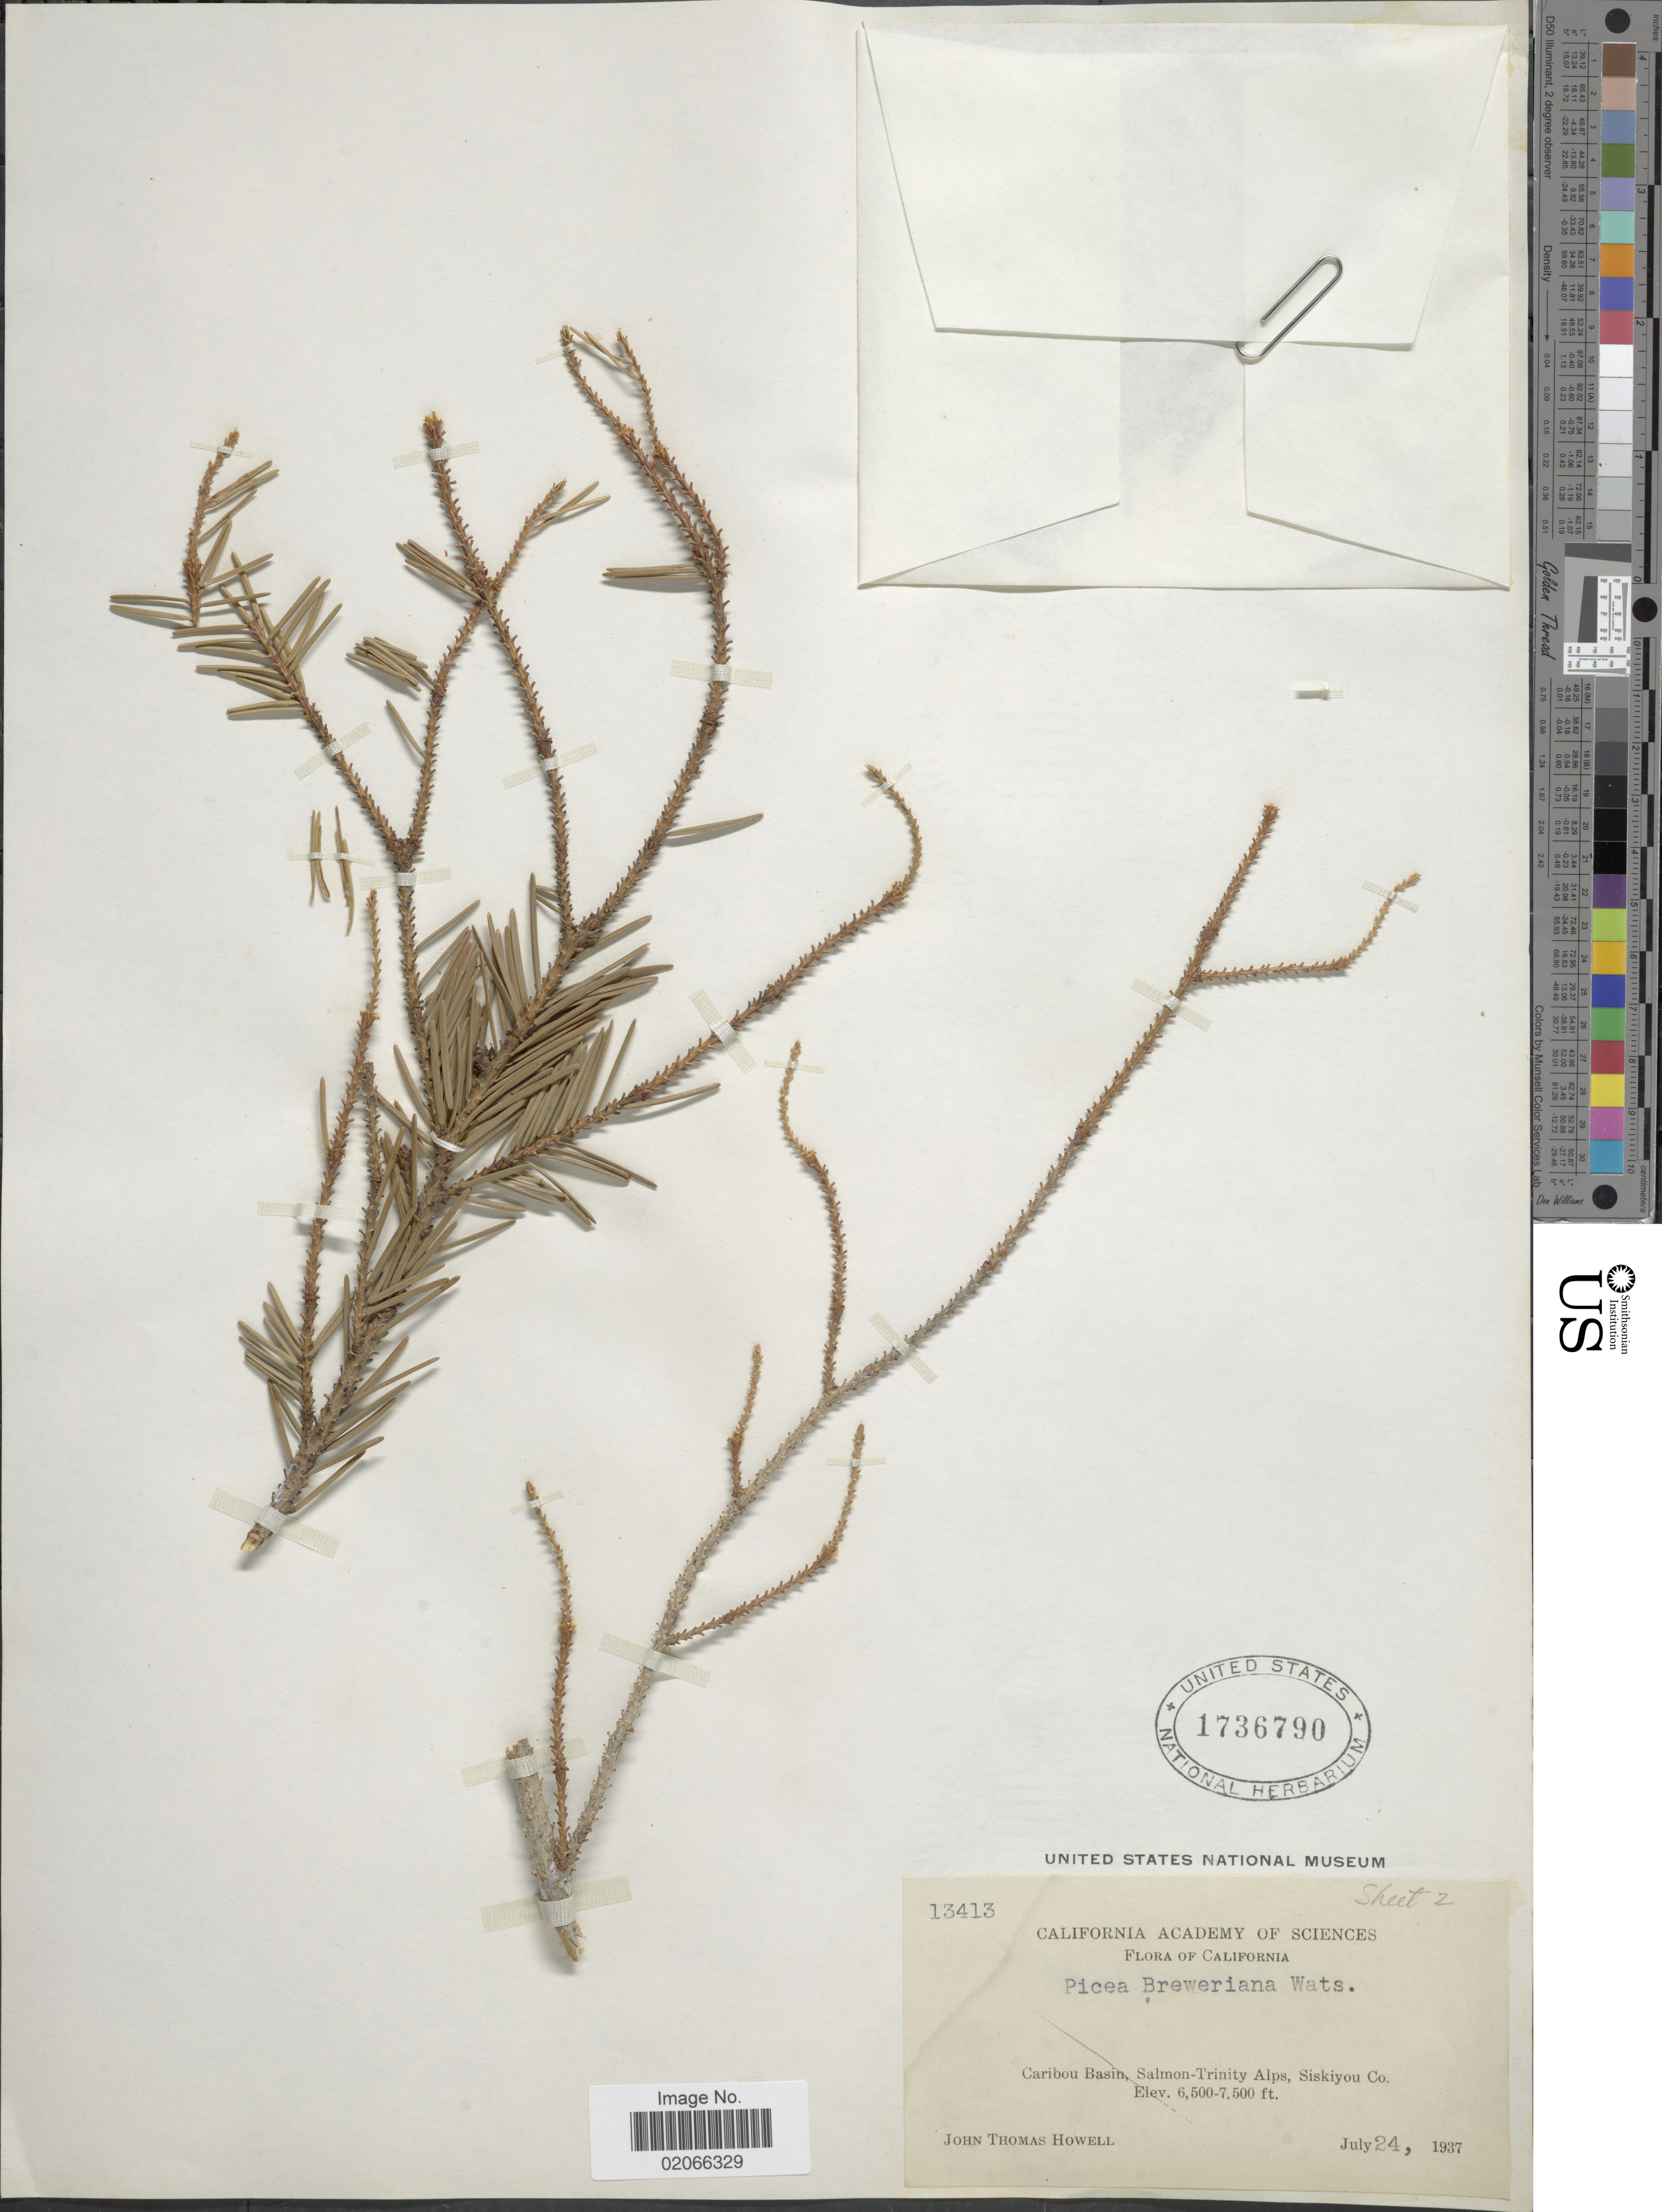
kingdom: Plantae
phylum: Tracheophyta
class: Pinopsida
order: Pinales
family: Pinaceae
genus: Picea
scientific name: Picea breweriana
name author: S. Watson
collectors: J. T. Howell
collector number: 13413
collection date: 1937-07-24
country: United States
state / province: California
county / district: Siskiyou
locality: Caribou Basin, Salmon-Trinity Alps, Siskiyou Co.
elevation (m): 1981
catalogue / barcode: US 1736790